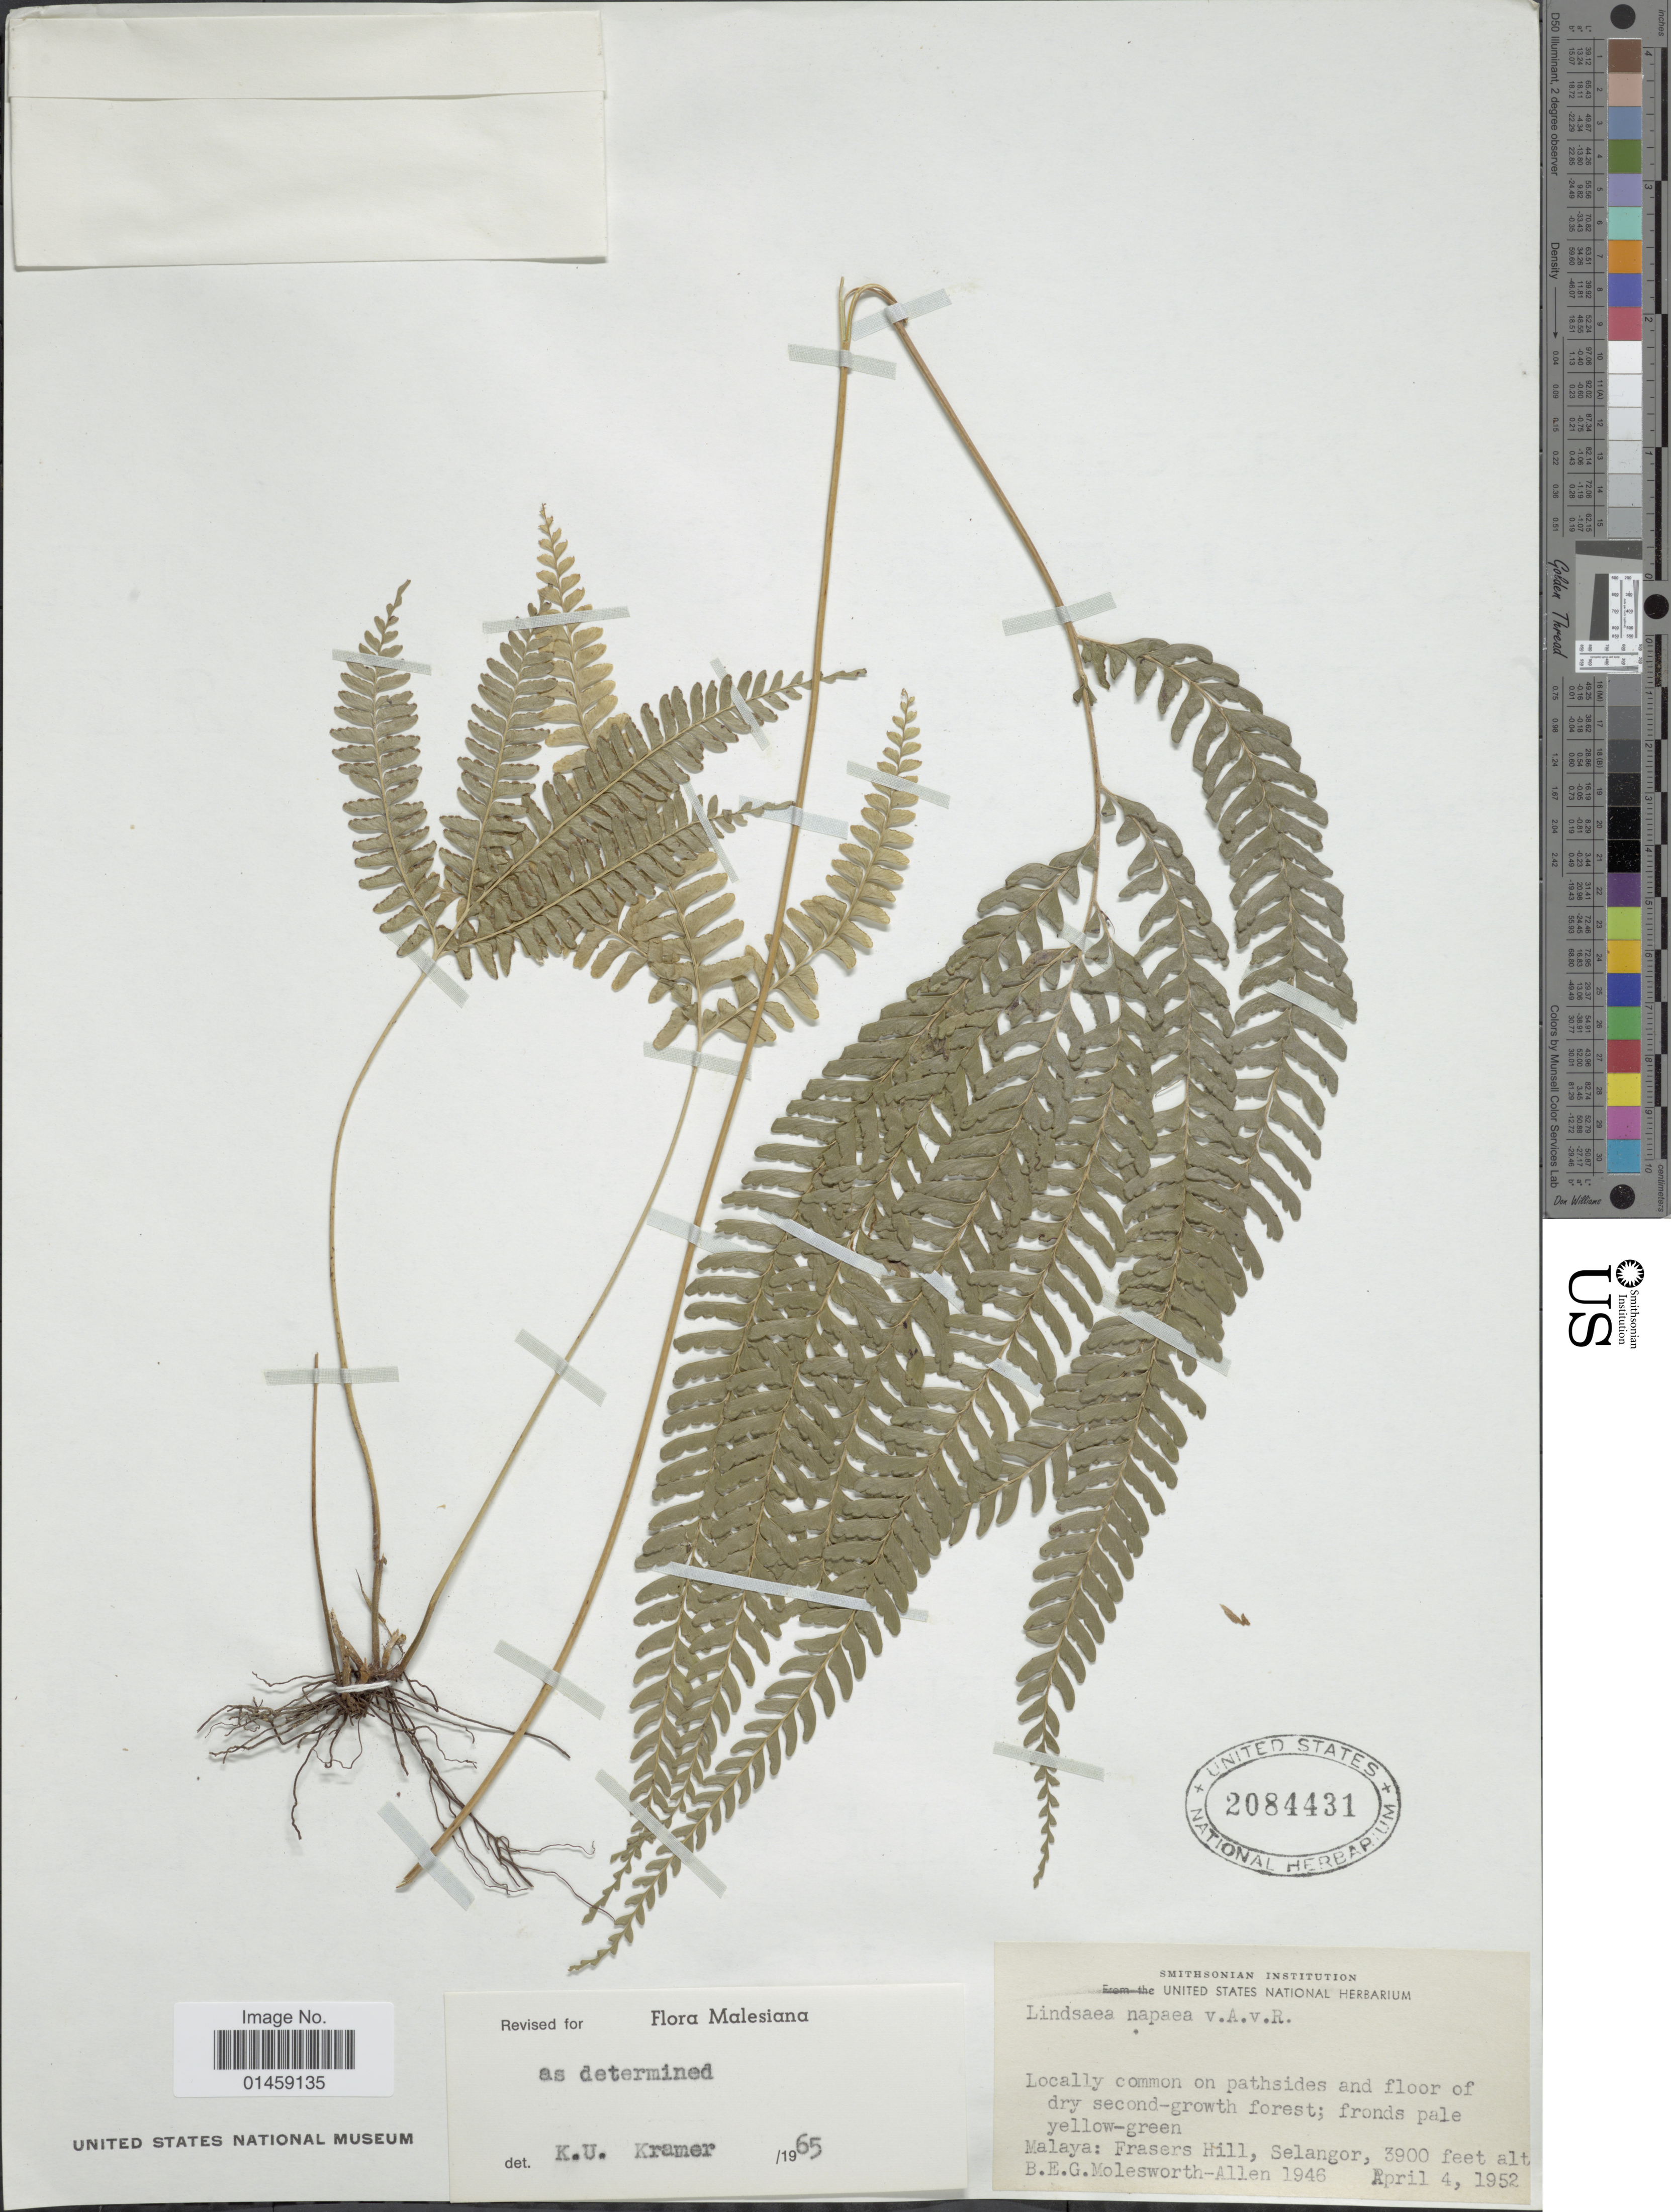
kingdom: Plantae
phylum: Tracheophyta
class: Polypodiopsida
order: Polypodiales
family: Lindsaeaceae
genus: Lindsaea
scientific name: Lindsaea napaea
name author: Alderw.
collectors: B. E. G. Molesworth-Allen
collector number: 1946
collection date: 1952-04-04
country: Malaysia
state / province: Selangor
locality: Malaya: Frasers Hill.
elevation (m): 1189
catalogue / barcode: US 2084431